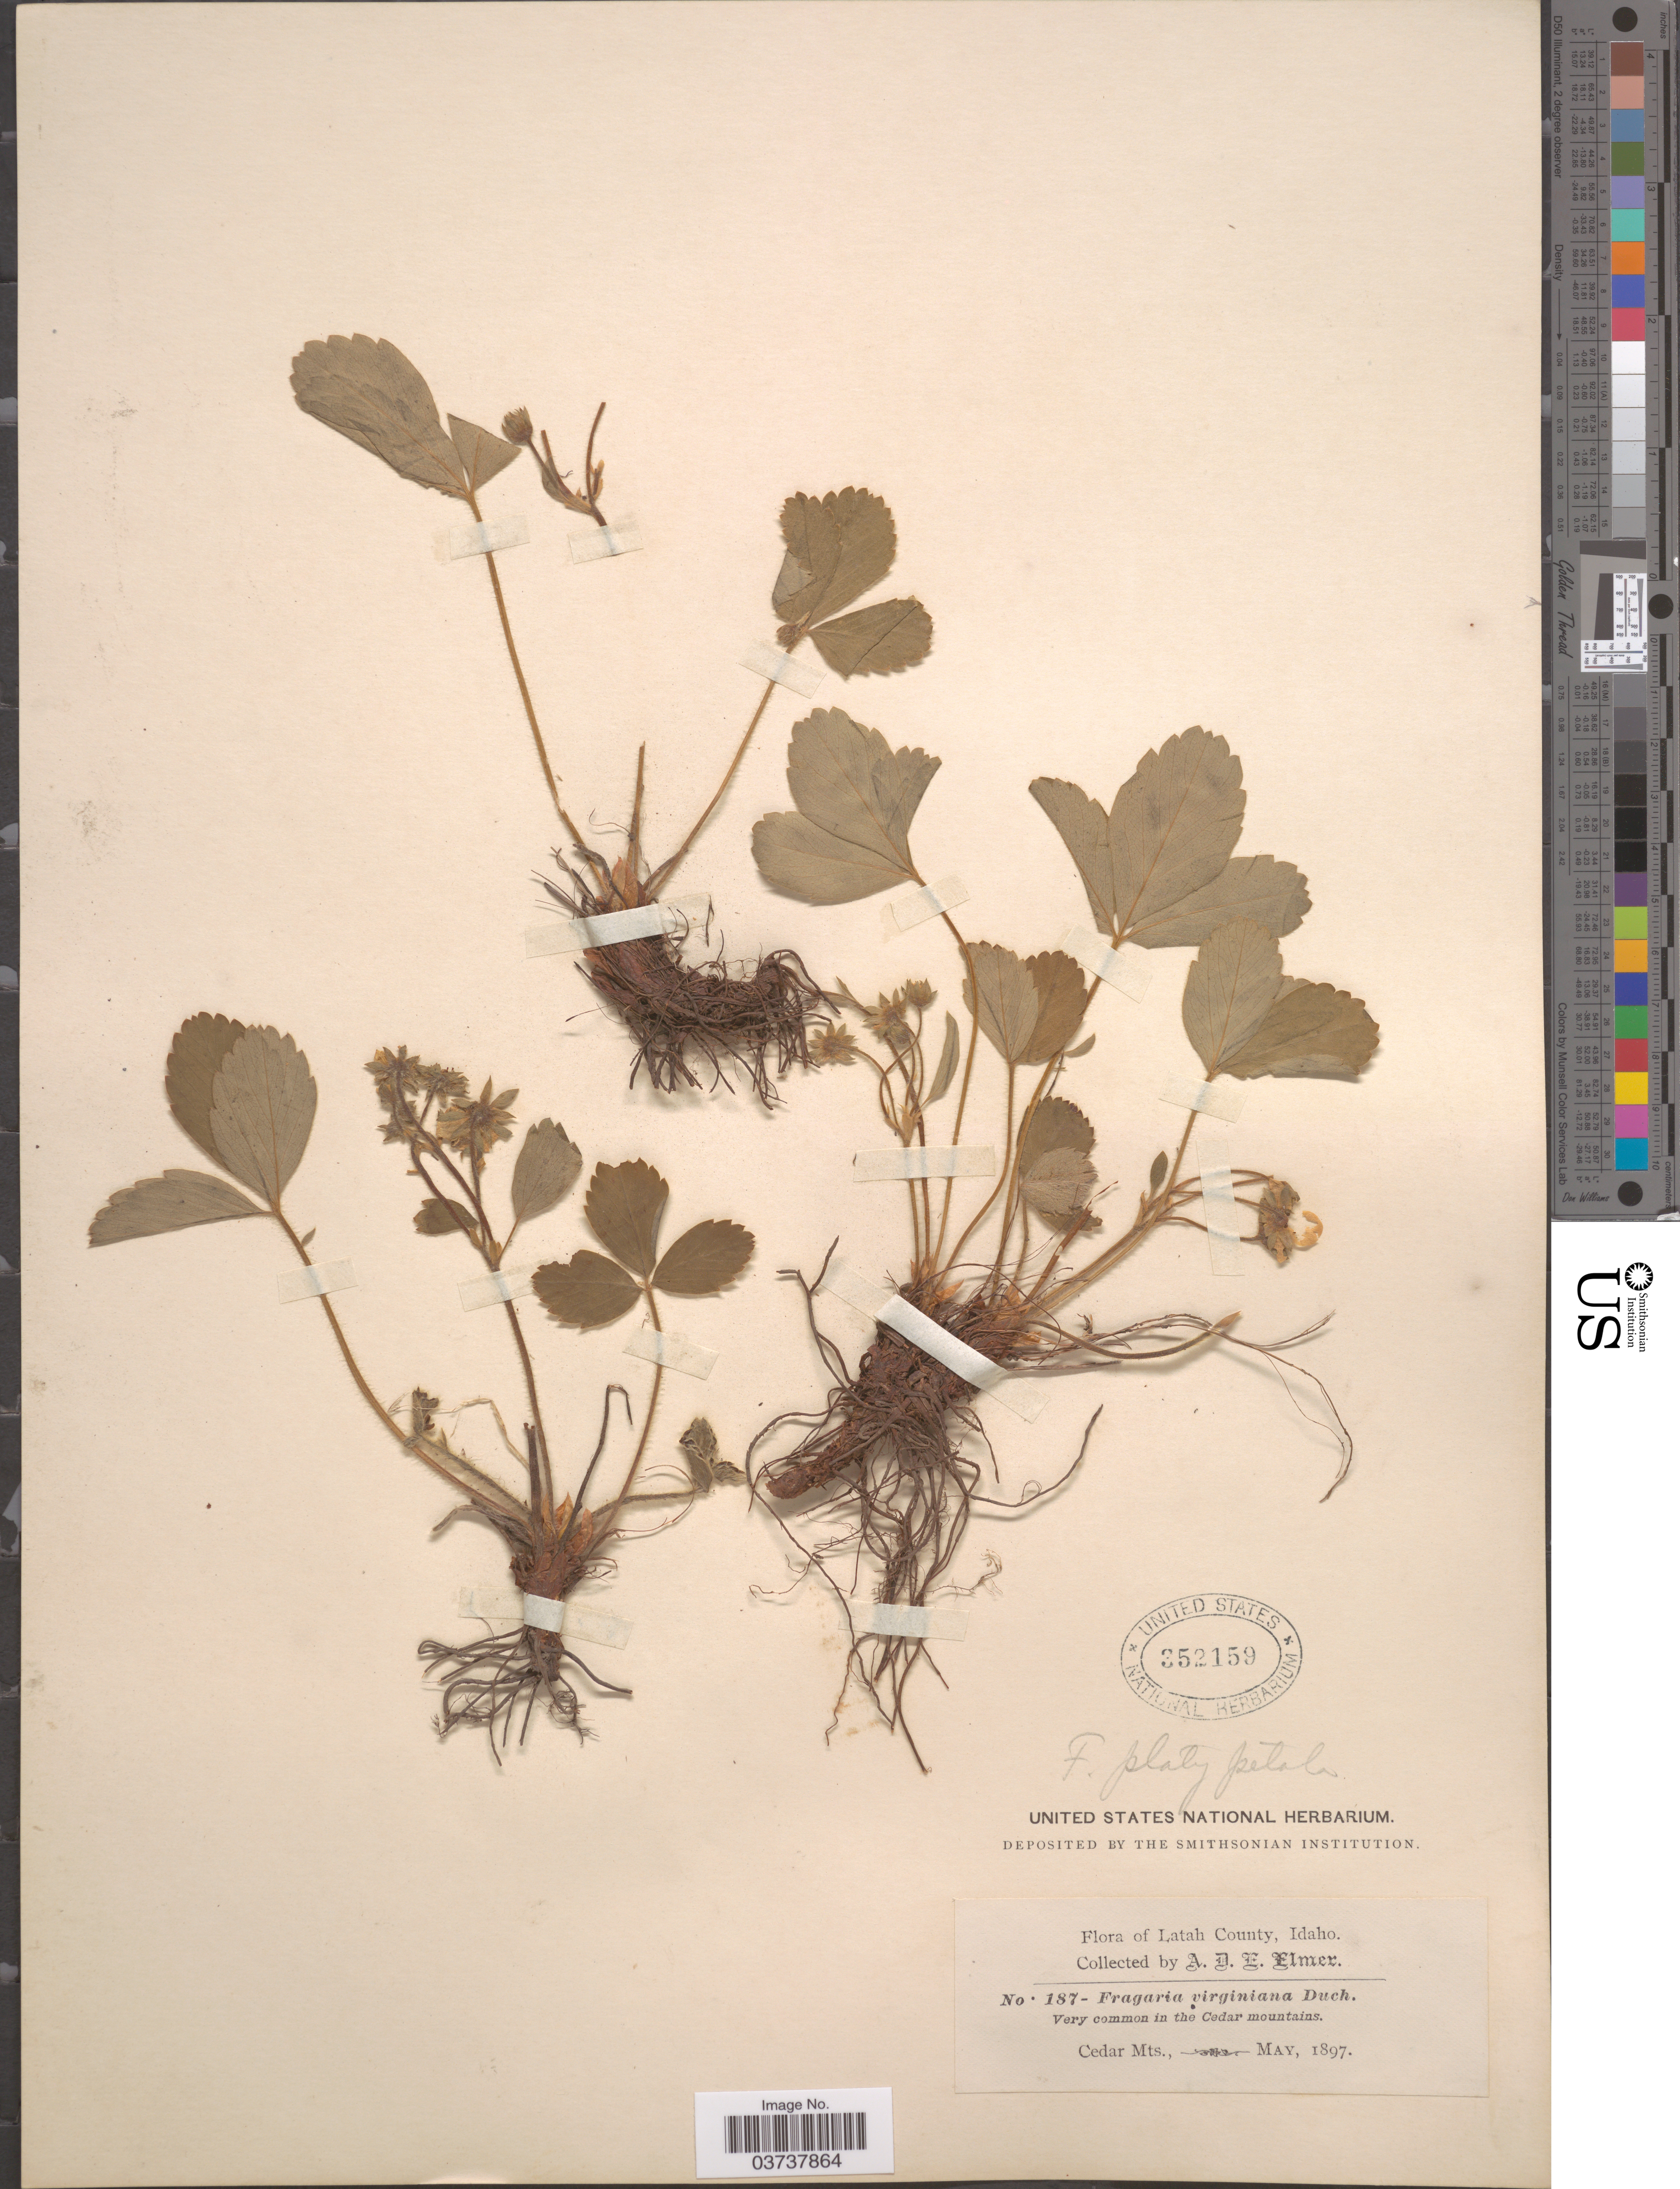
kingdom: Plantae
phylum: Tracheophyta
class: Magnoliopsida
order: Rosales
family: Rosaceae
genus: Fragaria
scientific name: Fragaria virginiana subsp. platypetala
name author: (Rydb.) Staudt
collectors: A. D. E. Elmer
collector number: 187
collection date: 1897-05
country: United States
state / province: Idaho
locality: Latah County. Cedar Mts.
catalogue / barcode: US 352159